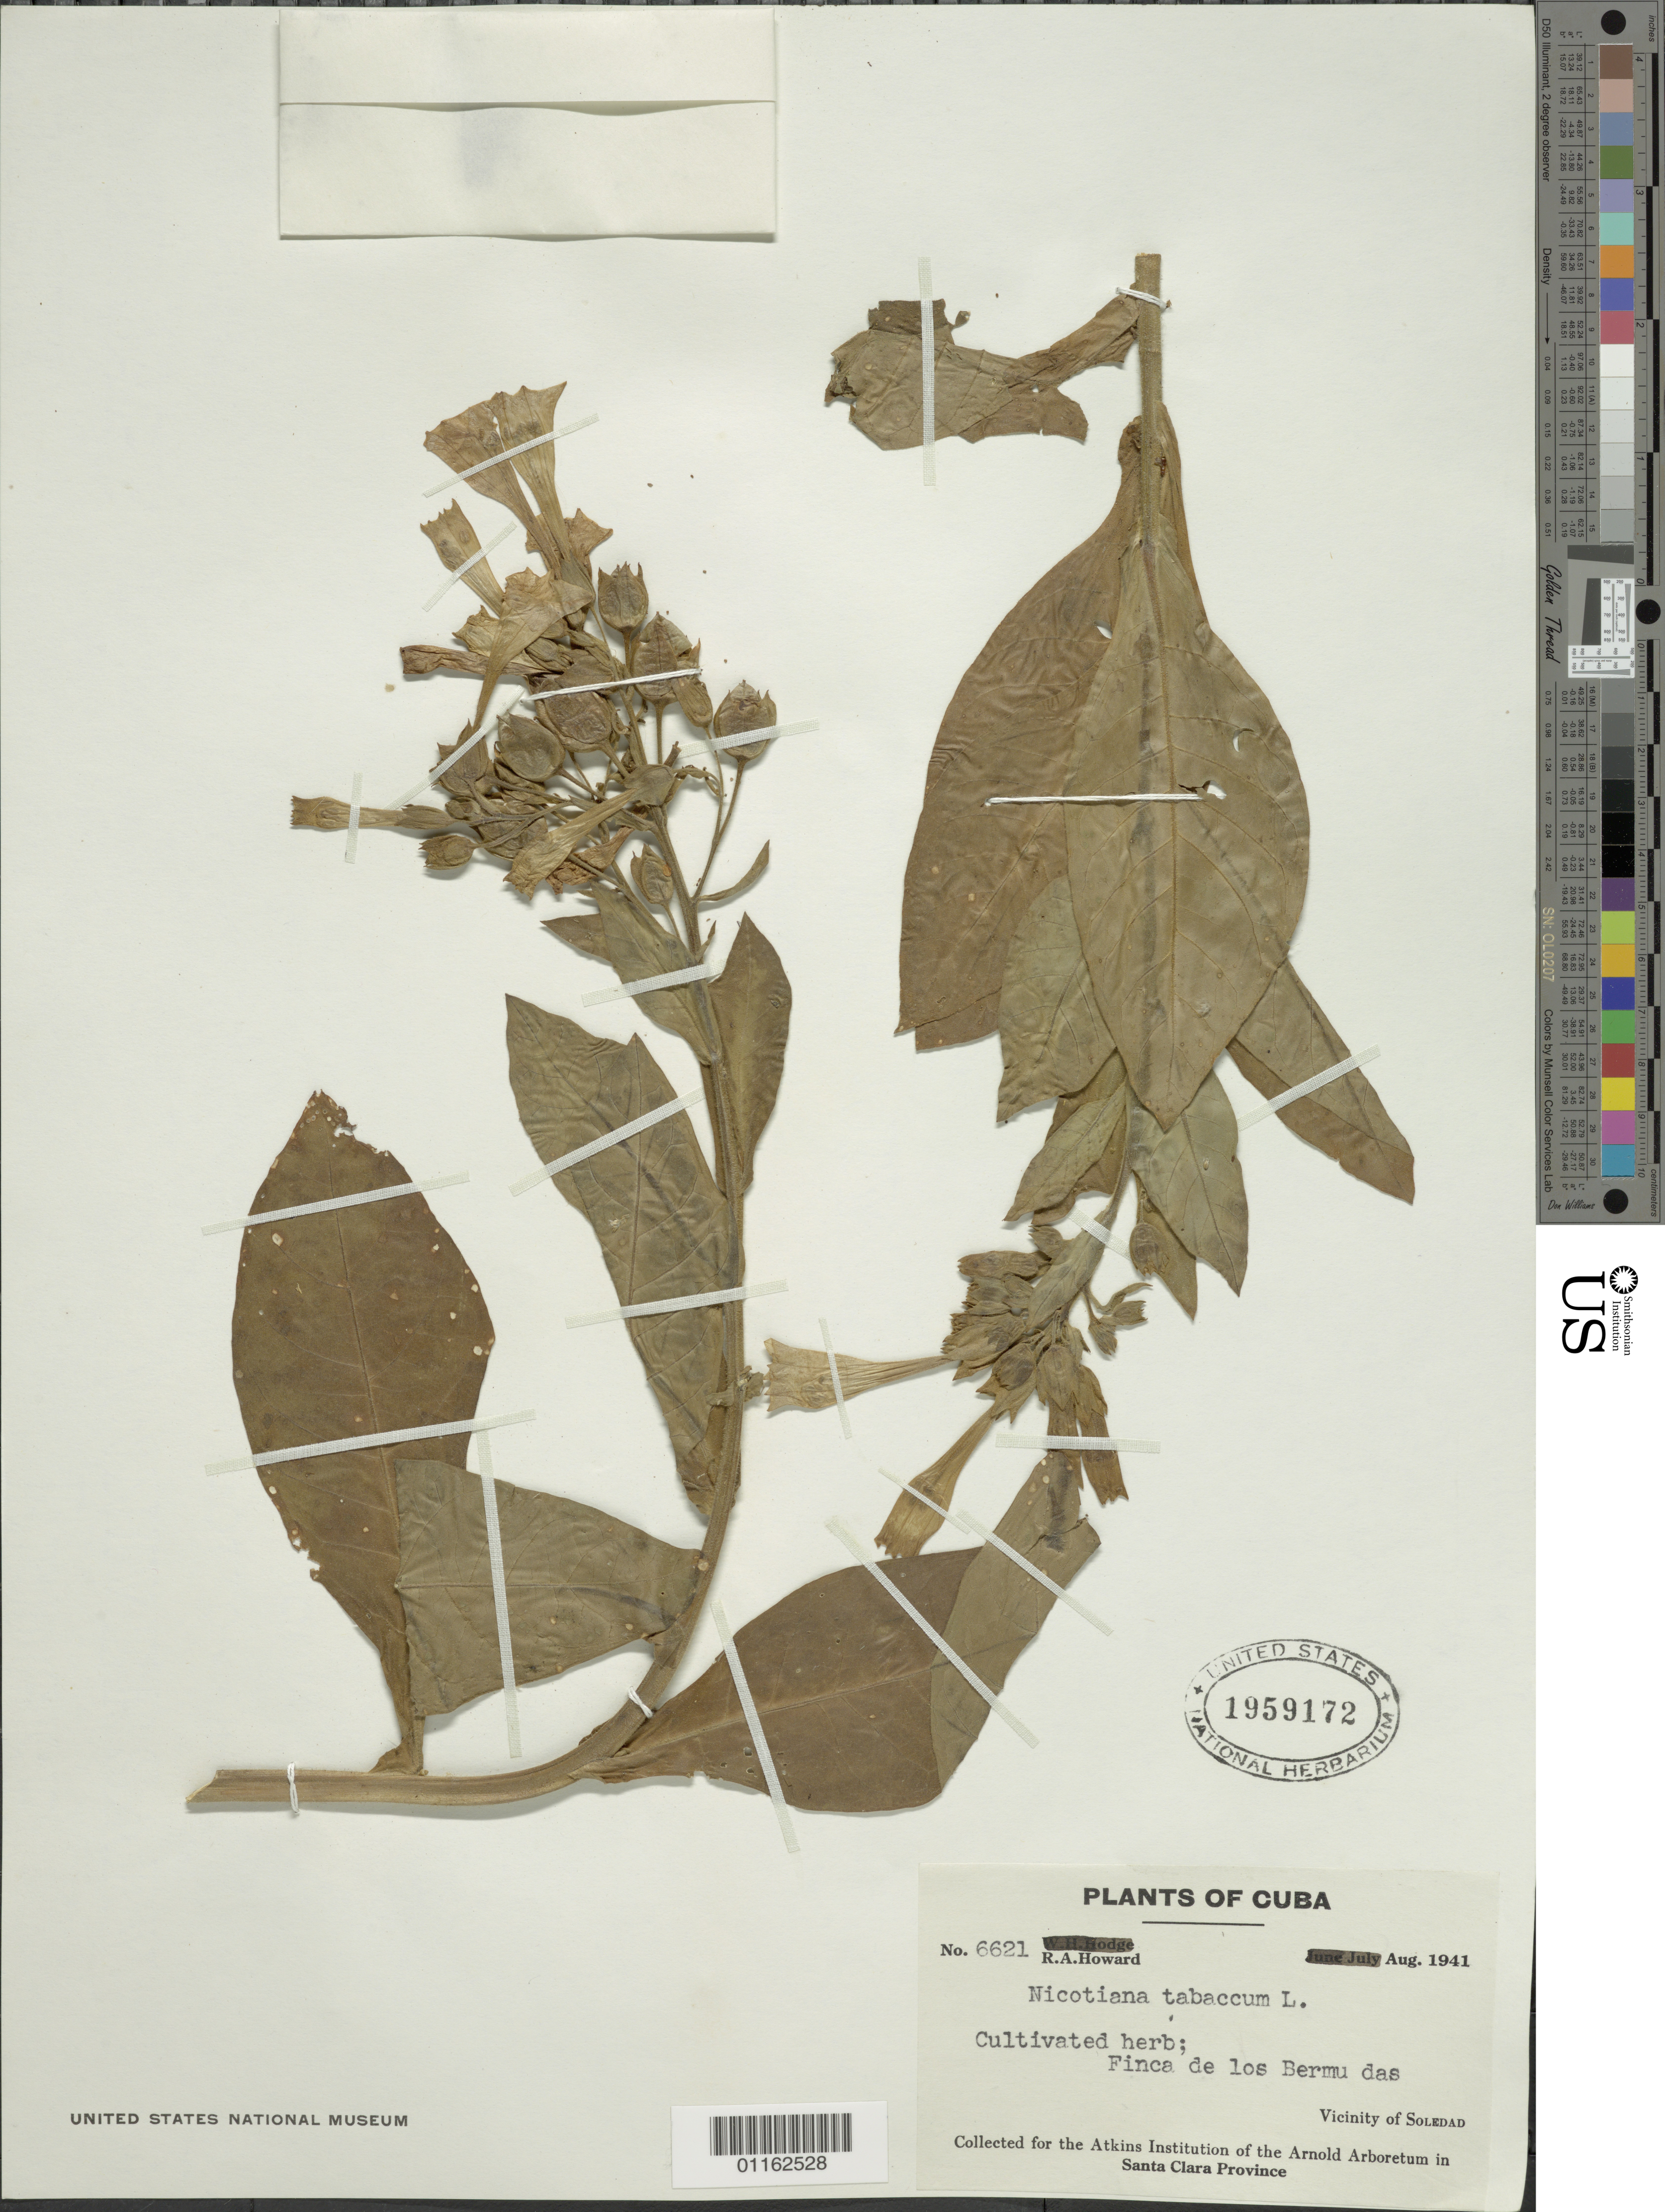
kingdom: Plantae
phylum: Tracheophyta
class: Magnoliopsida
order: Solanales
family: Solanaceae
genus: Nicotiana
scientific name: Nicotiana tabacum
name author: L.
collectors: R. A. Howard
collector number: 6621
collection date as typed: Aug 1941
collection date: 1941-08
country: Cuba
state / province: Cienfuegos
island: Cuba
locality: Finca de los Bermu das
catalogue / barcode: US 1959172